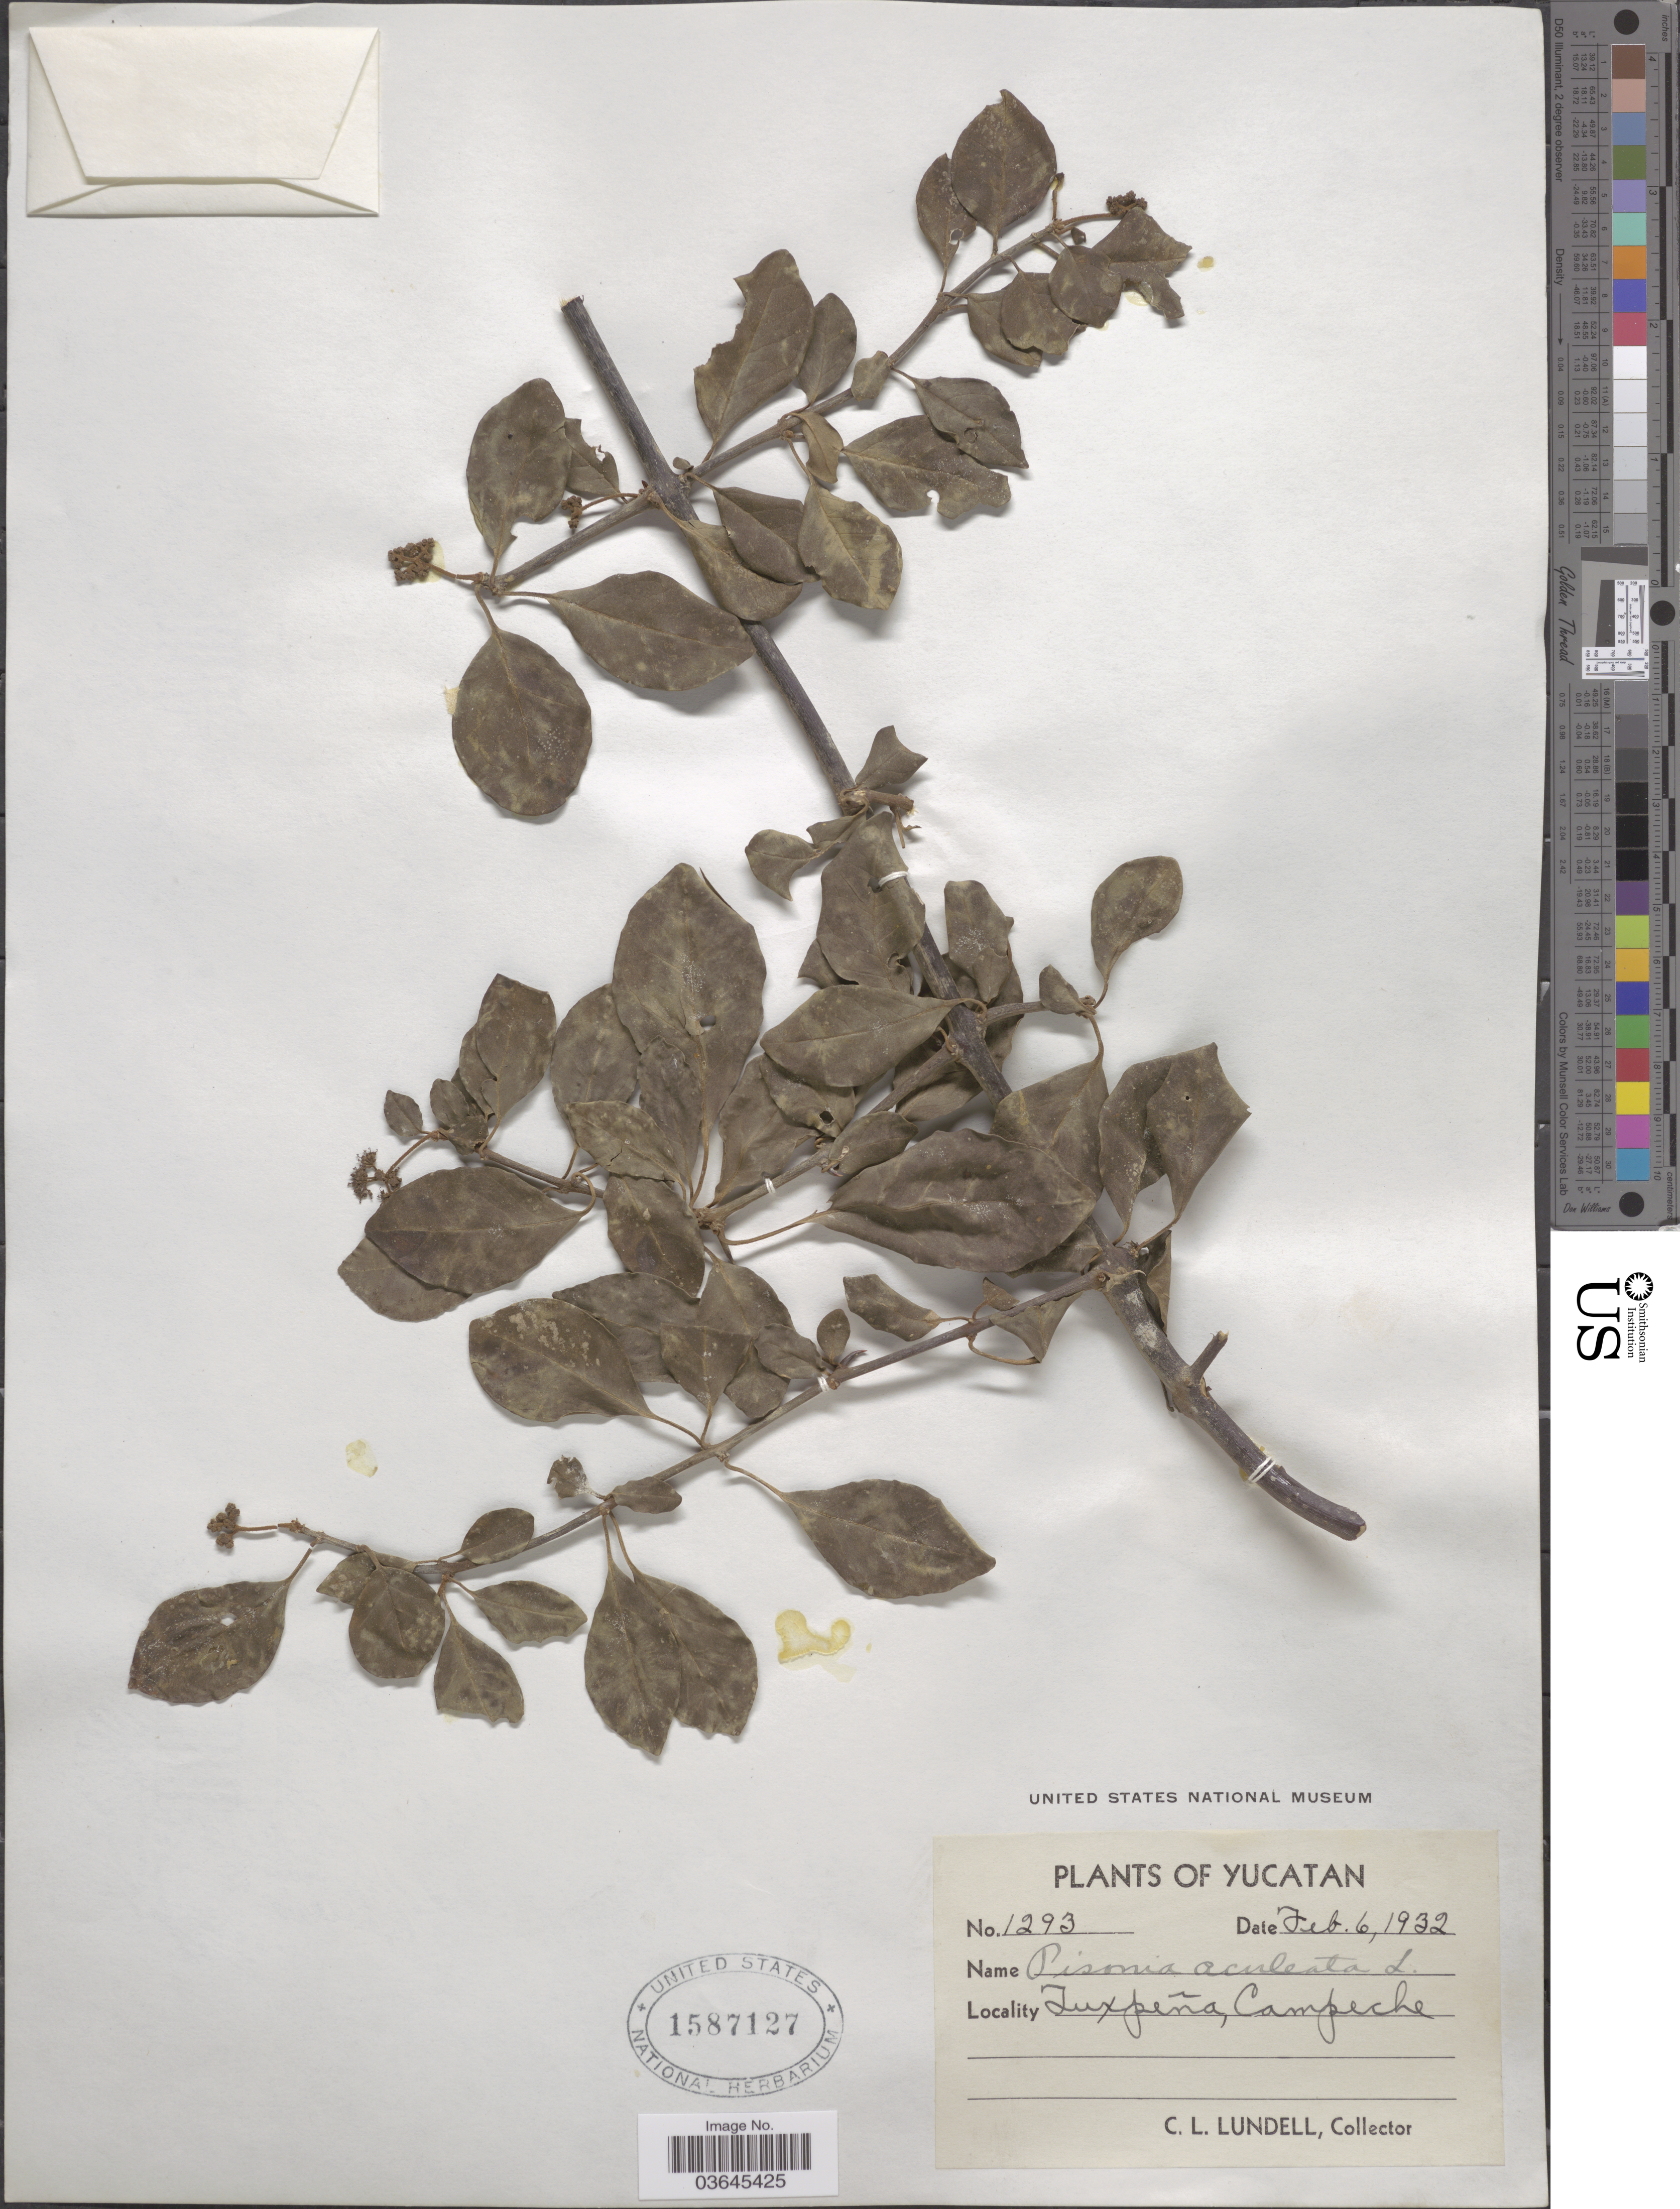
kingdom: Plantae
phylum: Tracheophyta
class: Magnoliopsida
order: Caryophyllales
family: Nyctaginaceae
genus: Pisonia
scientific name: Pisonia aculeata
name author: L.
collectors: C. L. Lundell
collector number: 1293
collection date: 1932-02-06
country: Mexico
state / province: Campeche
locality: Tuxpeña. Yucatan.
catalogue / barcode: US 1587127